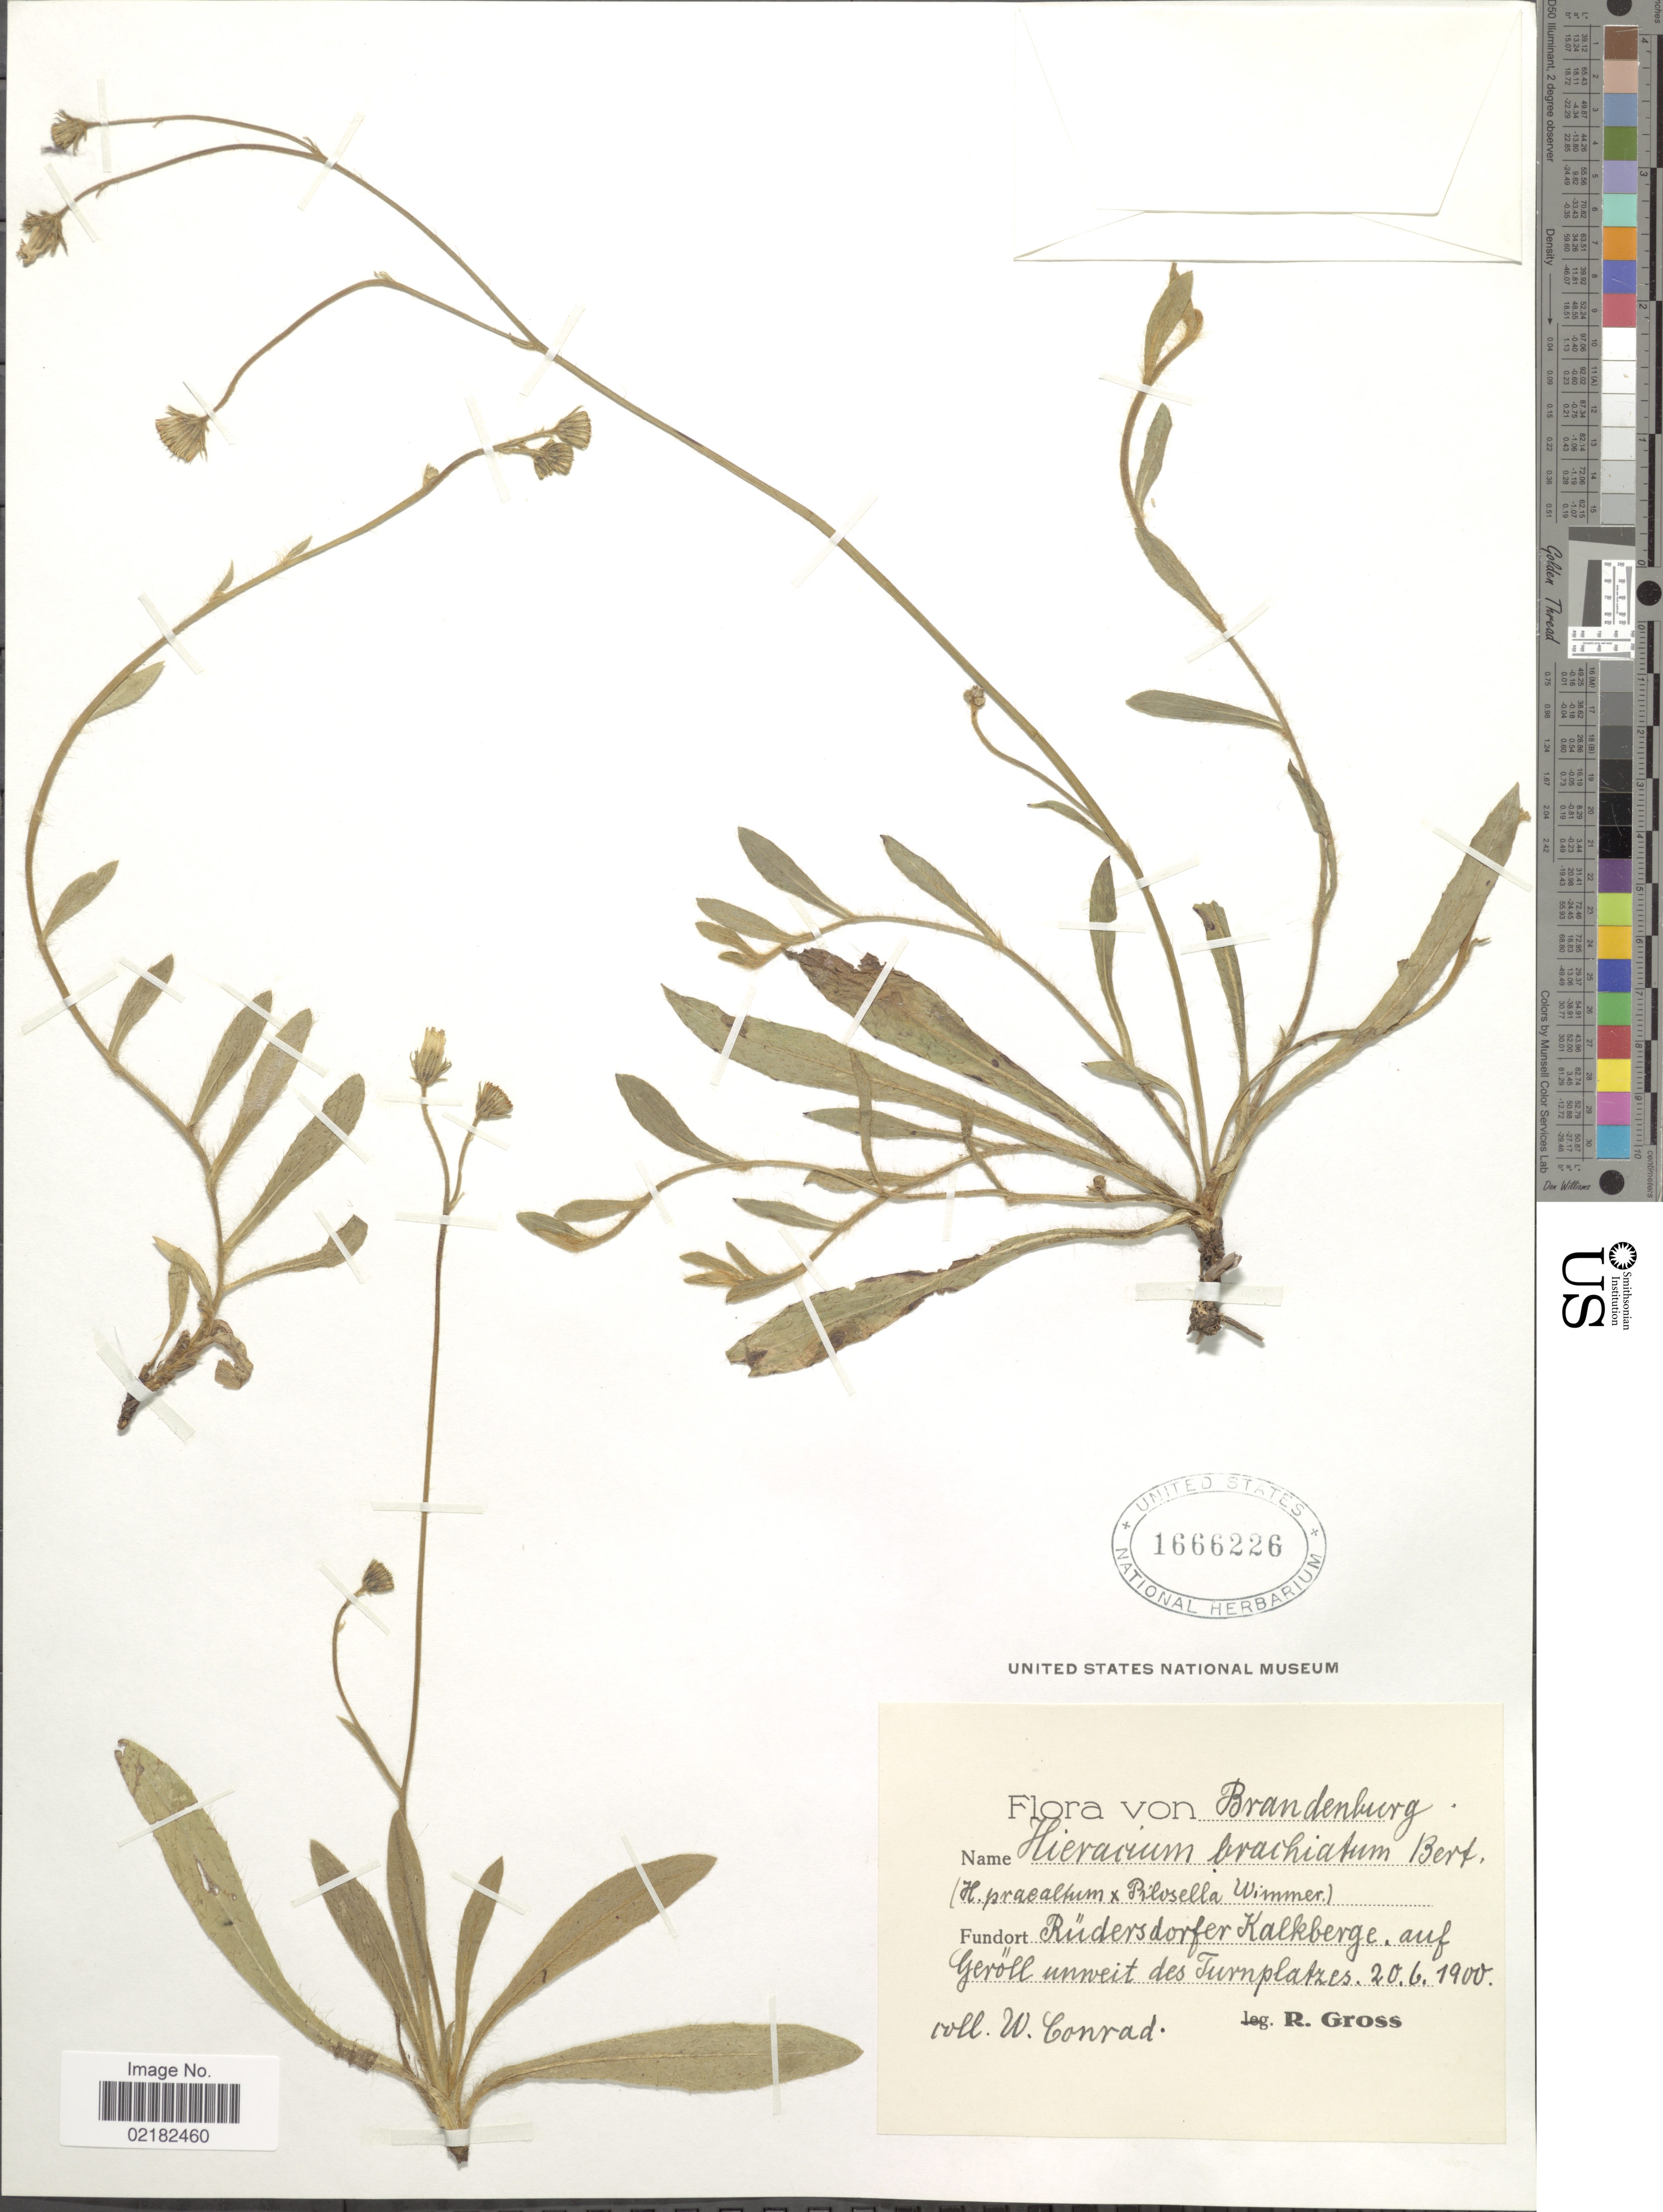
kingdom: Plantae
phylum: Tracheophyta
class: Magnoliopsida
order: Asterales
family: Asteraceae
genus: Pilosella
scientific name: Pilosella brachiata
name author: (DC.) F.W. Schultz & Sch. Bip.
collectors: W. Conrad & R. Gross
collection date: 1900-06-20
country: Germany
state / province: Brandenburg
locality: Rudersdorfer Kalkberge, auf Geroll unweit des Turnplatzes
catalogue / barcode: US 1666226